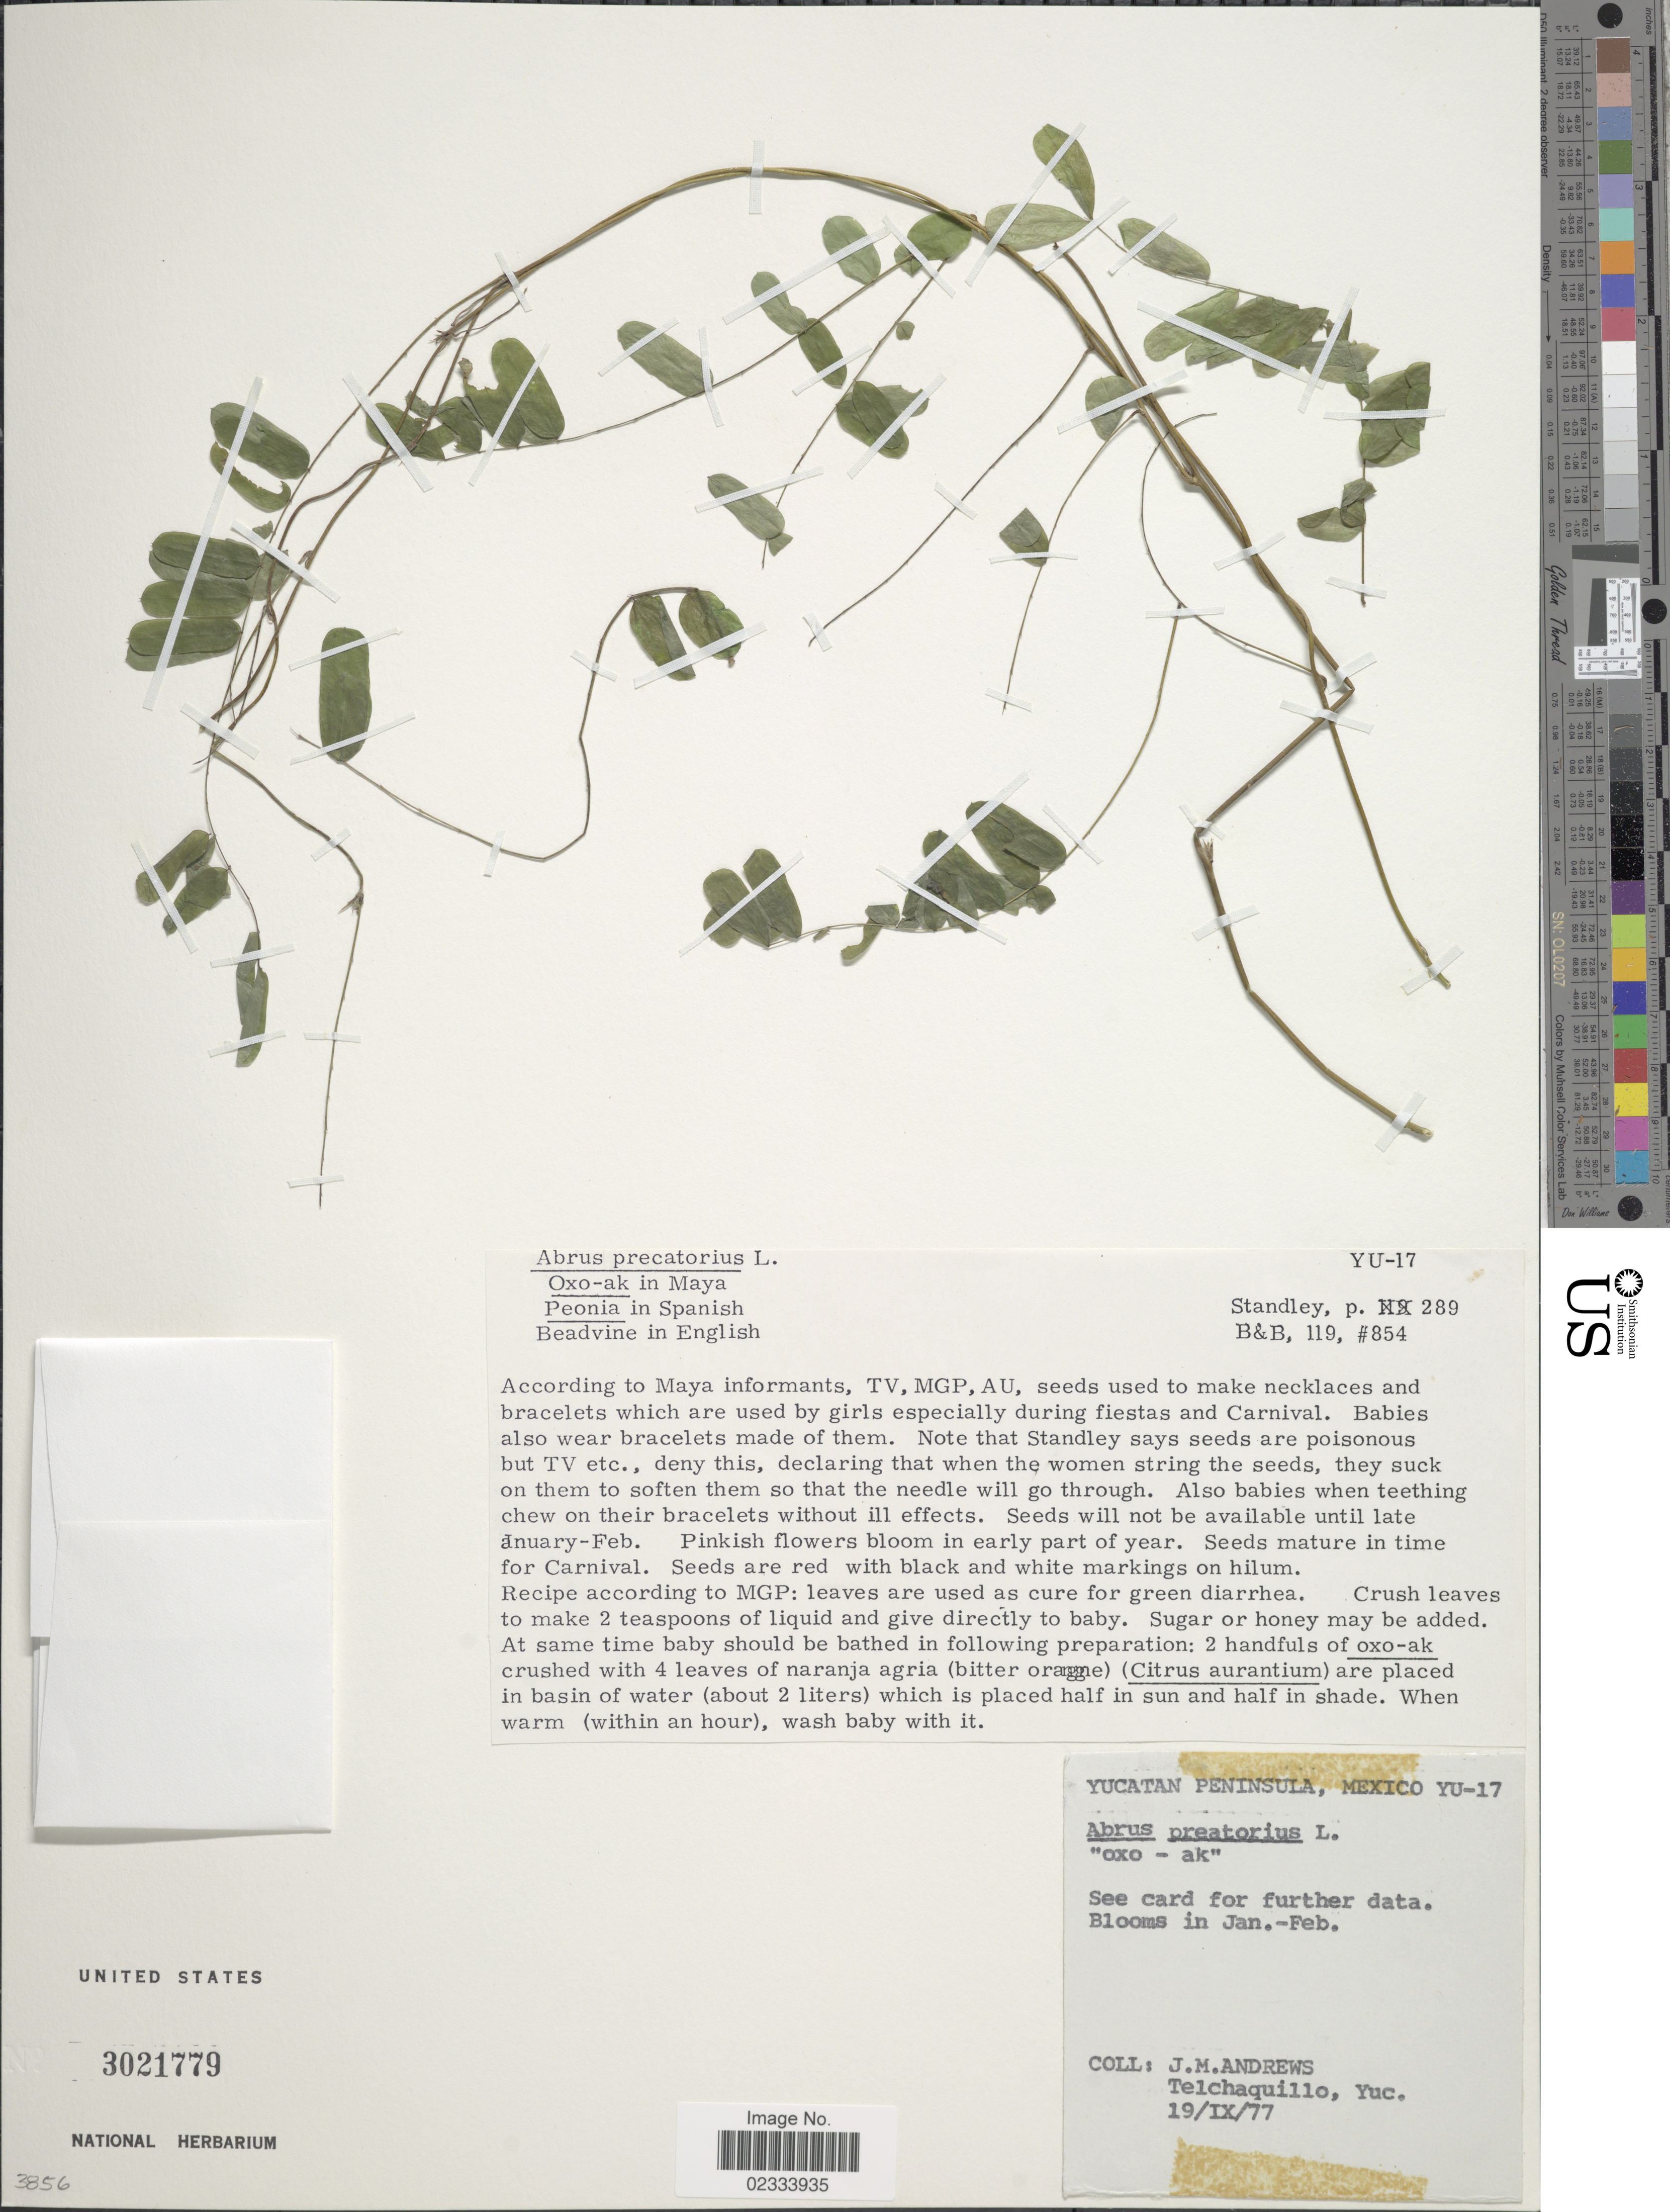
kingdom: Plantae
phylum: Tracheophyta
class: Magnoliopsida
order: Fabales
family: Fabaceae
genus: Abrus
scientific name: Abrus precatorius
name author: L.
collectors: J. M. Andrews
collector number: YU-17?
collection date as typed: Transcribed d/m/y: 19/9/77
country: Mexico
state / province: Yucatán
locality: Yucatan peninsula, Telchaquillo [unsure placement]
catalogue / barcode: US 302779